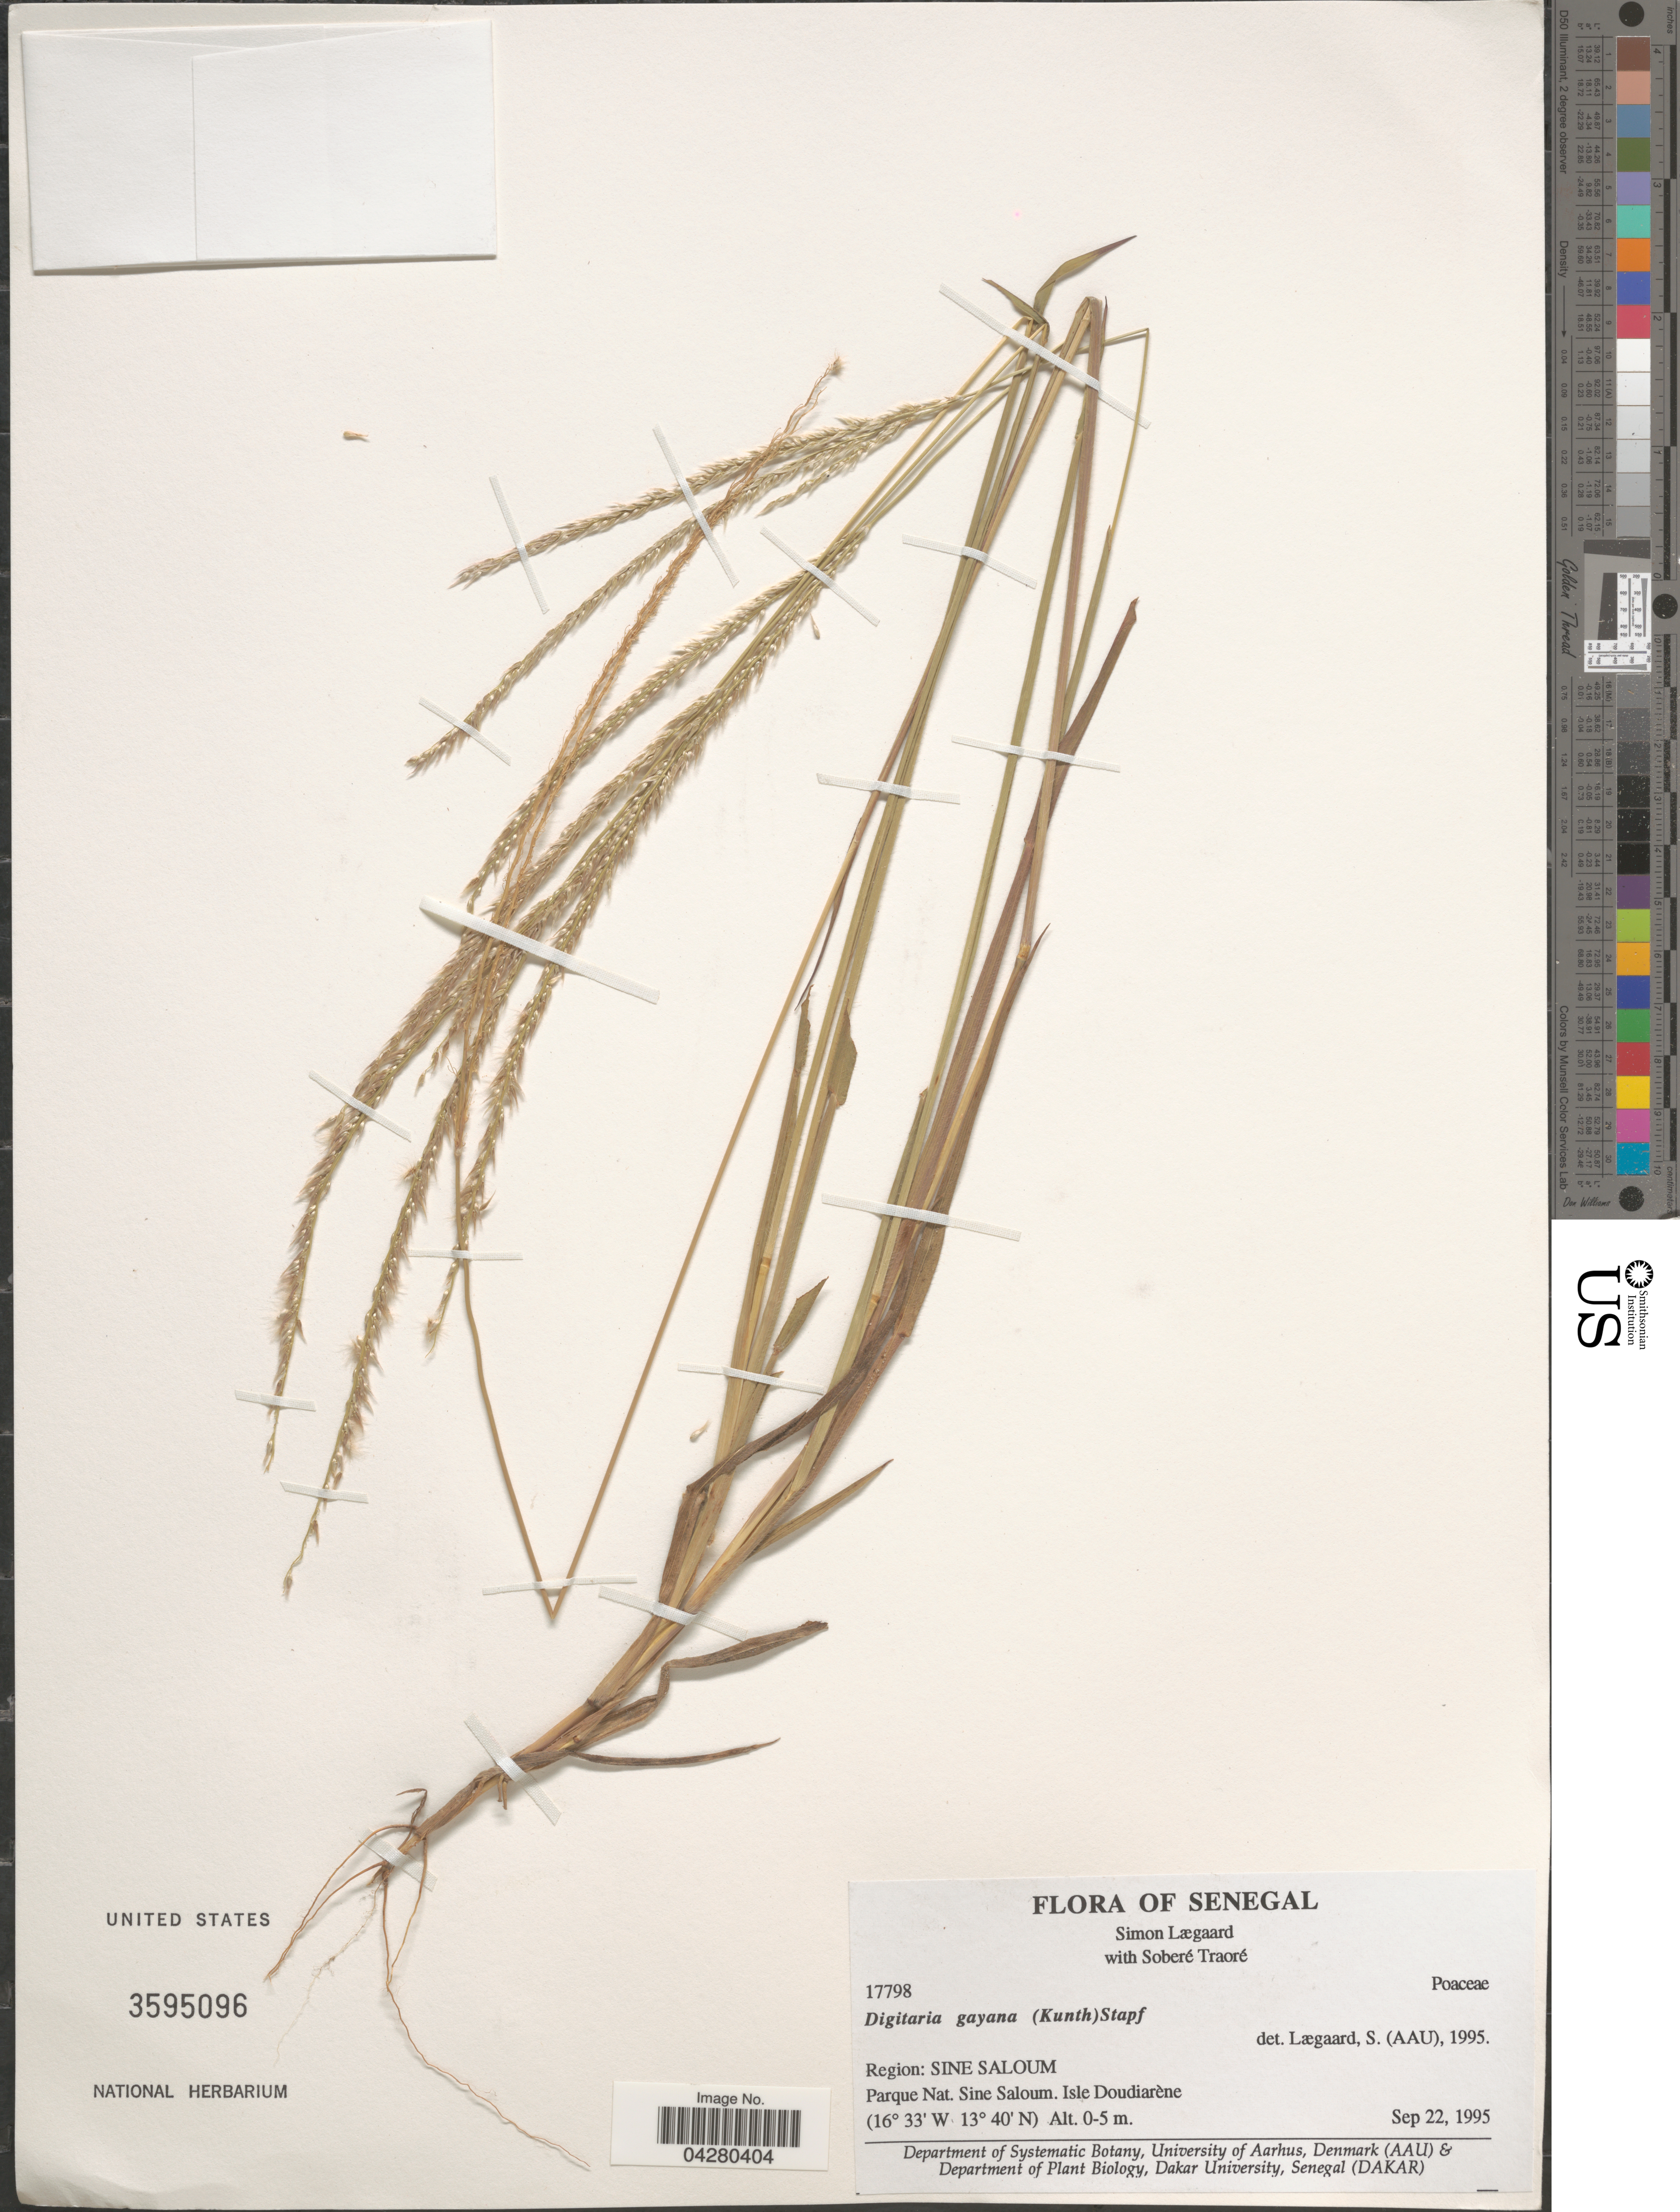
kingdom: Plantae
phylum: Tracheophyta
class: Liliopsida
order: Poales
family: Poaceae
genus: Digitaria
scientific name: Digitaria gayana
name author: (Kunth) Stapf ex A. Chev.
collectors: S. Lægaard & S. Traore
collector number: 17798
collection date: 1995-09-22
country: Senegal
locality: Region: Sine Saloum. Parque Nat. Sine Saloum. Isle Doudiarène.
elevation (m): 0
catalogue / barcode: US 3595096